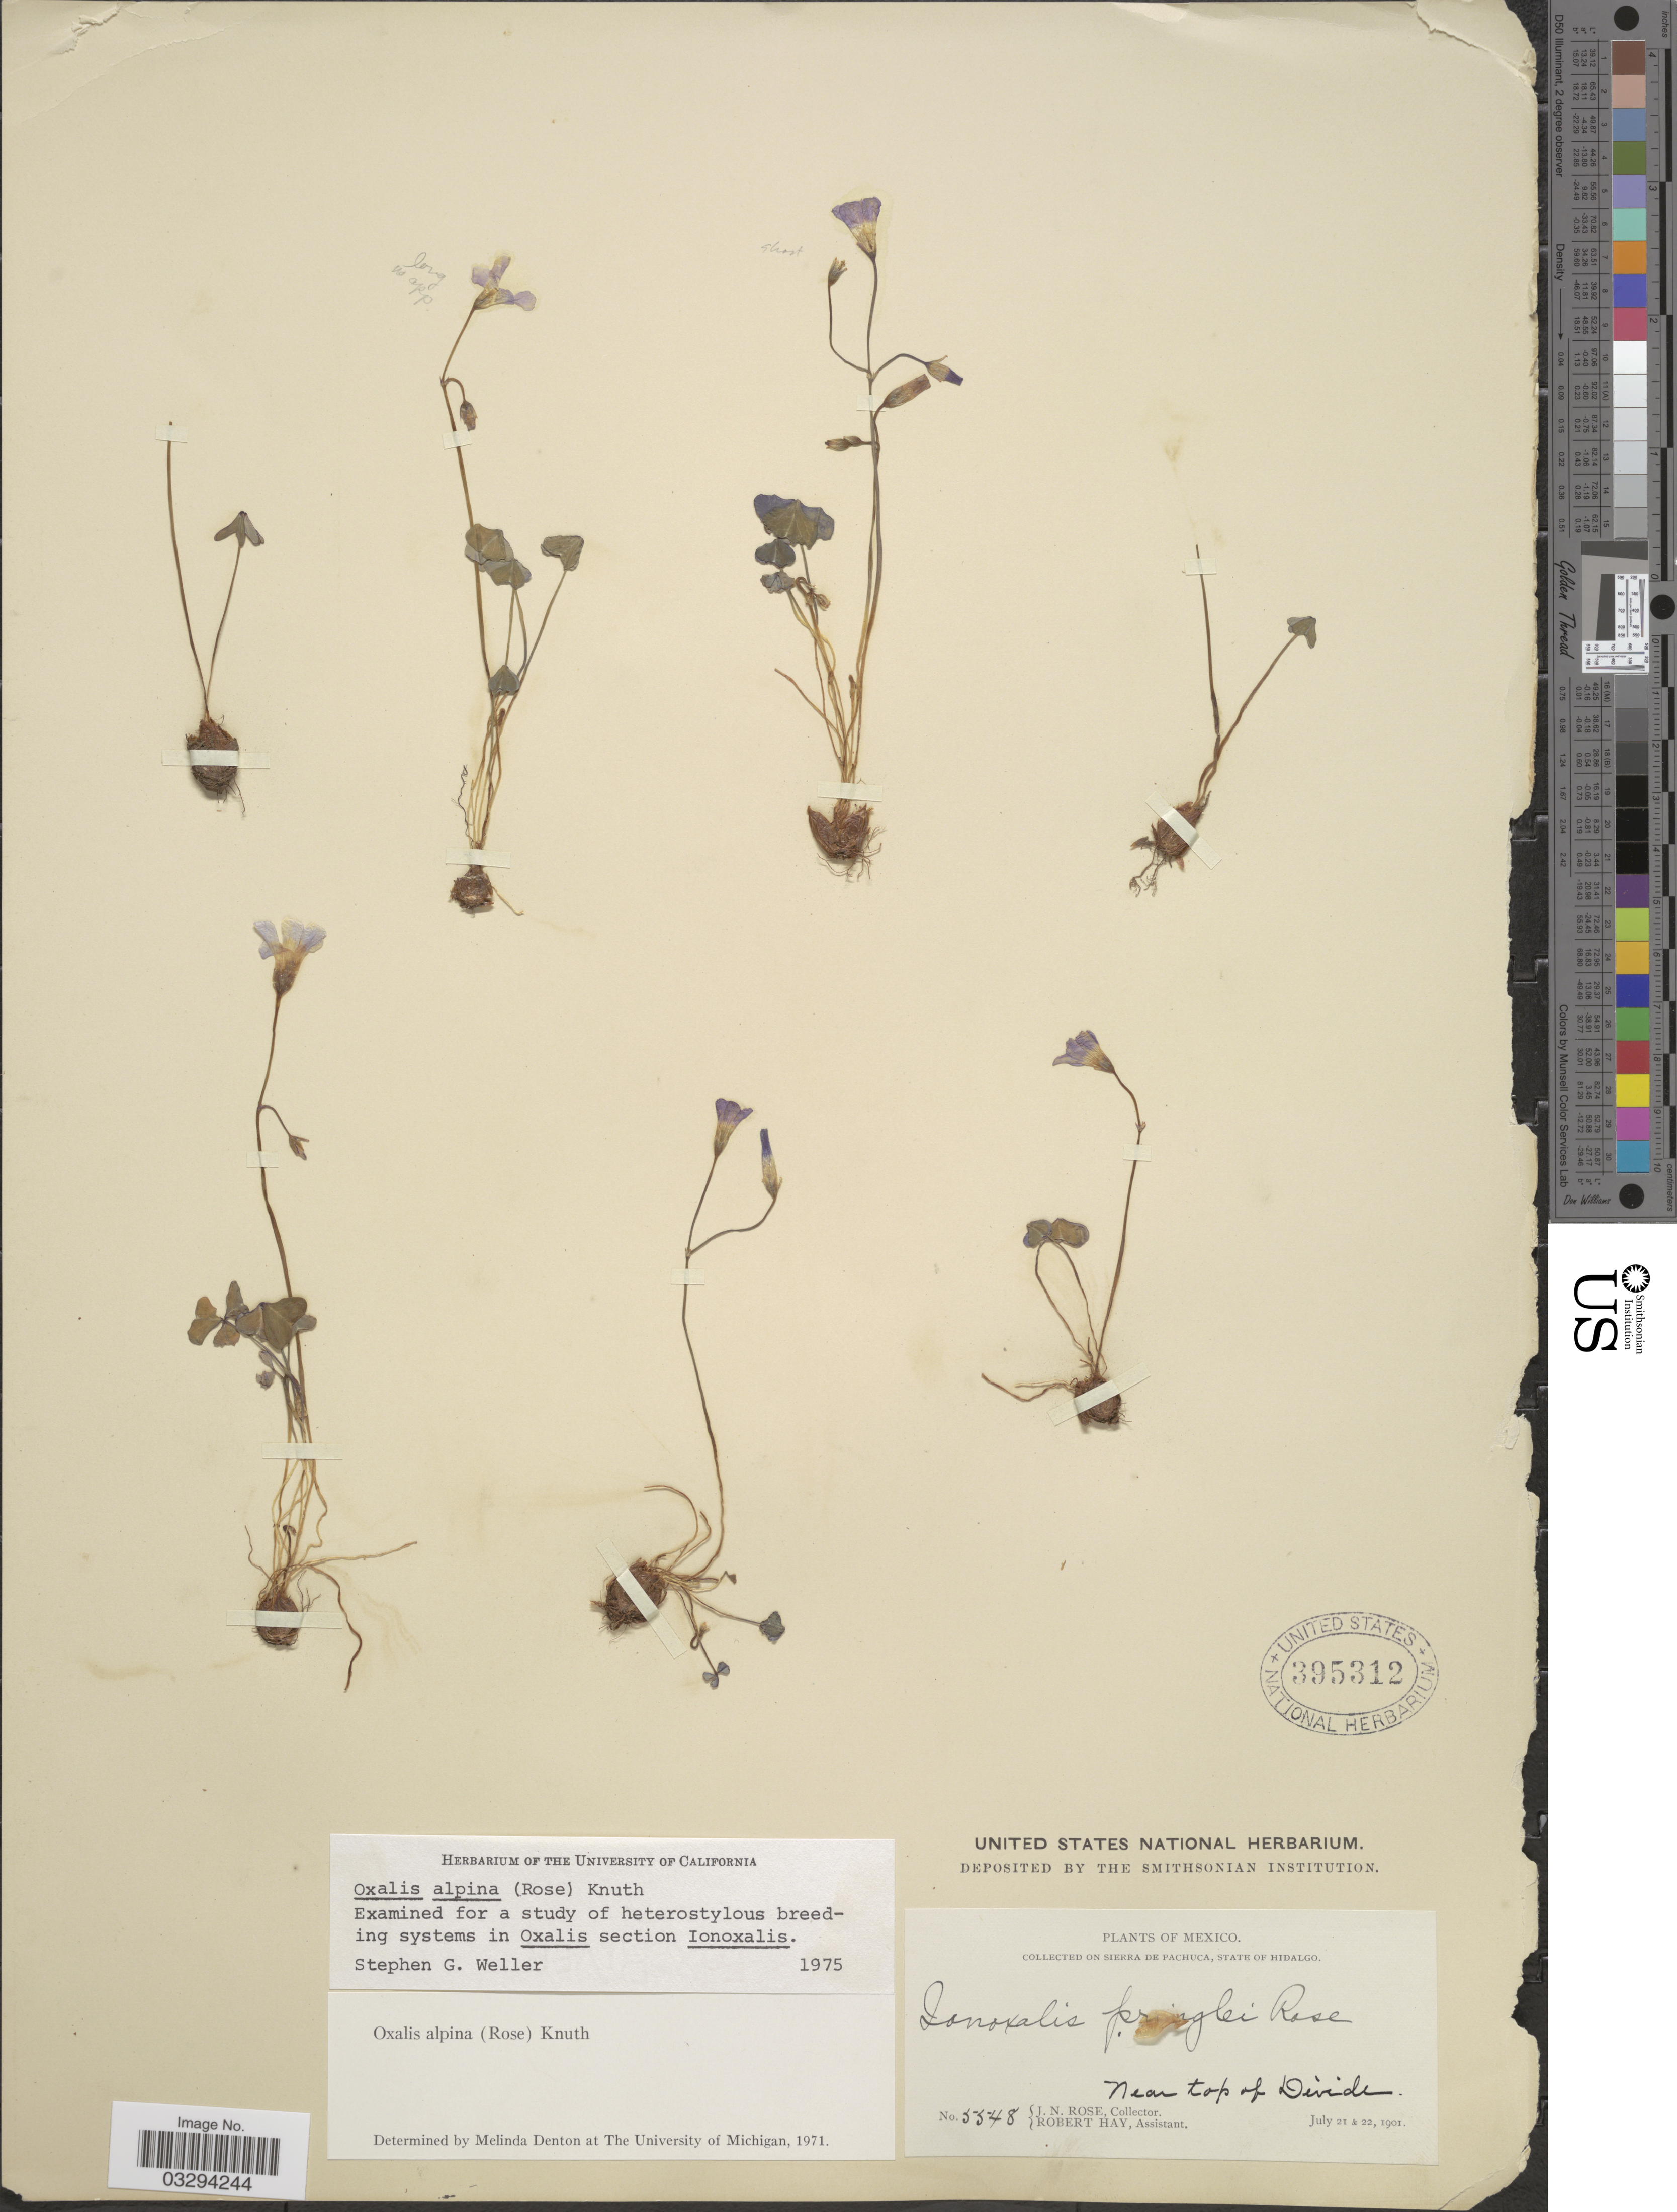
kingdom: Plantae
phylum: Tracheophyta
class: Magnoliopsida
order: Oxalidales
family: Oxalidaceae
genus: Oxalis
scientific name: Oxalis alpina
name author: (Rose) R. Knuth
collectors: J. N. Rose & R. Hay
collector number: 5548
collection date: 1901-07-21/1901-07-22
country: Mexico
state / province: Hidalgo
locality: On Sierra de Pachuca. Near top of Divide.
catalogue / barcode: US 395312